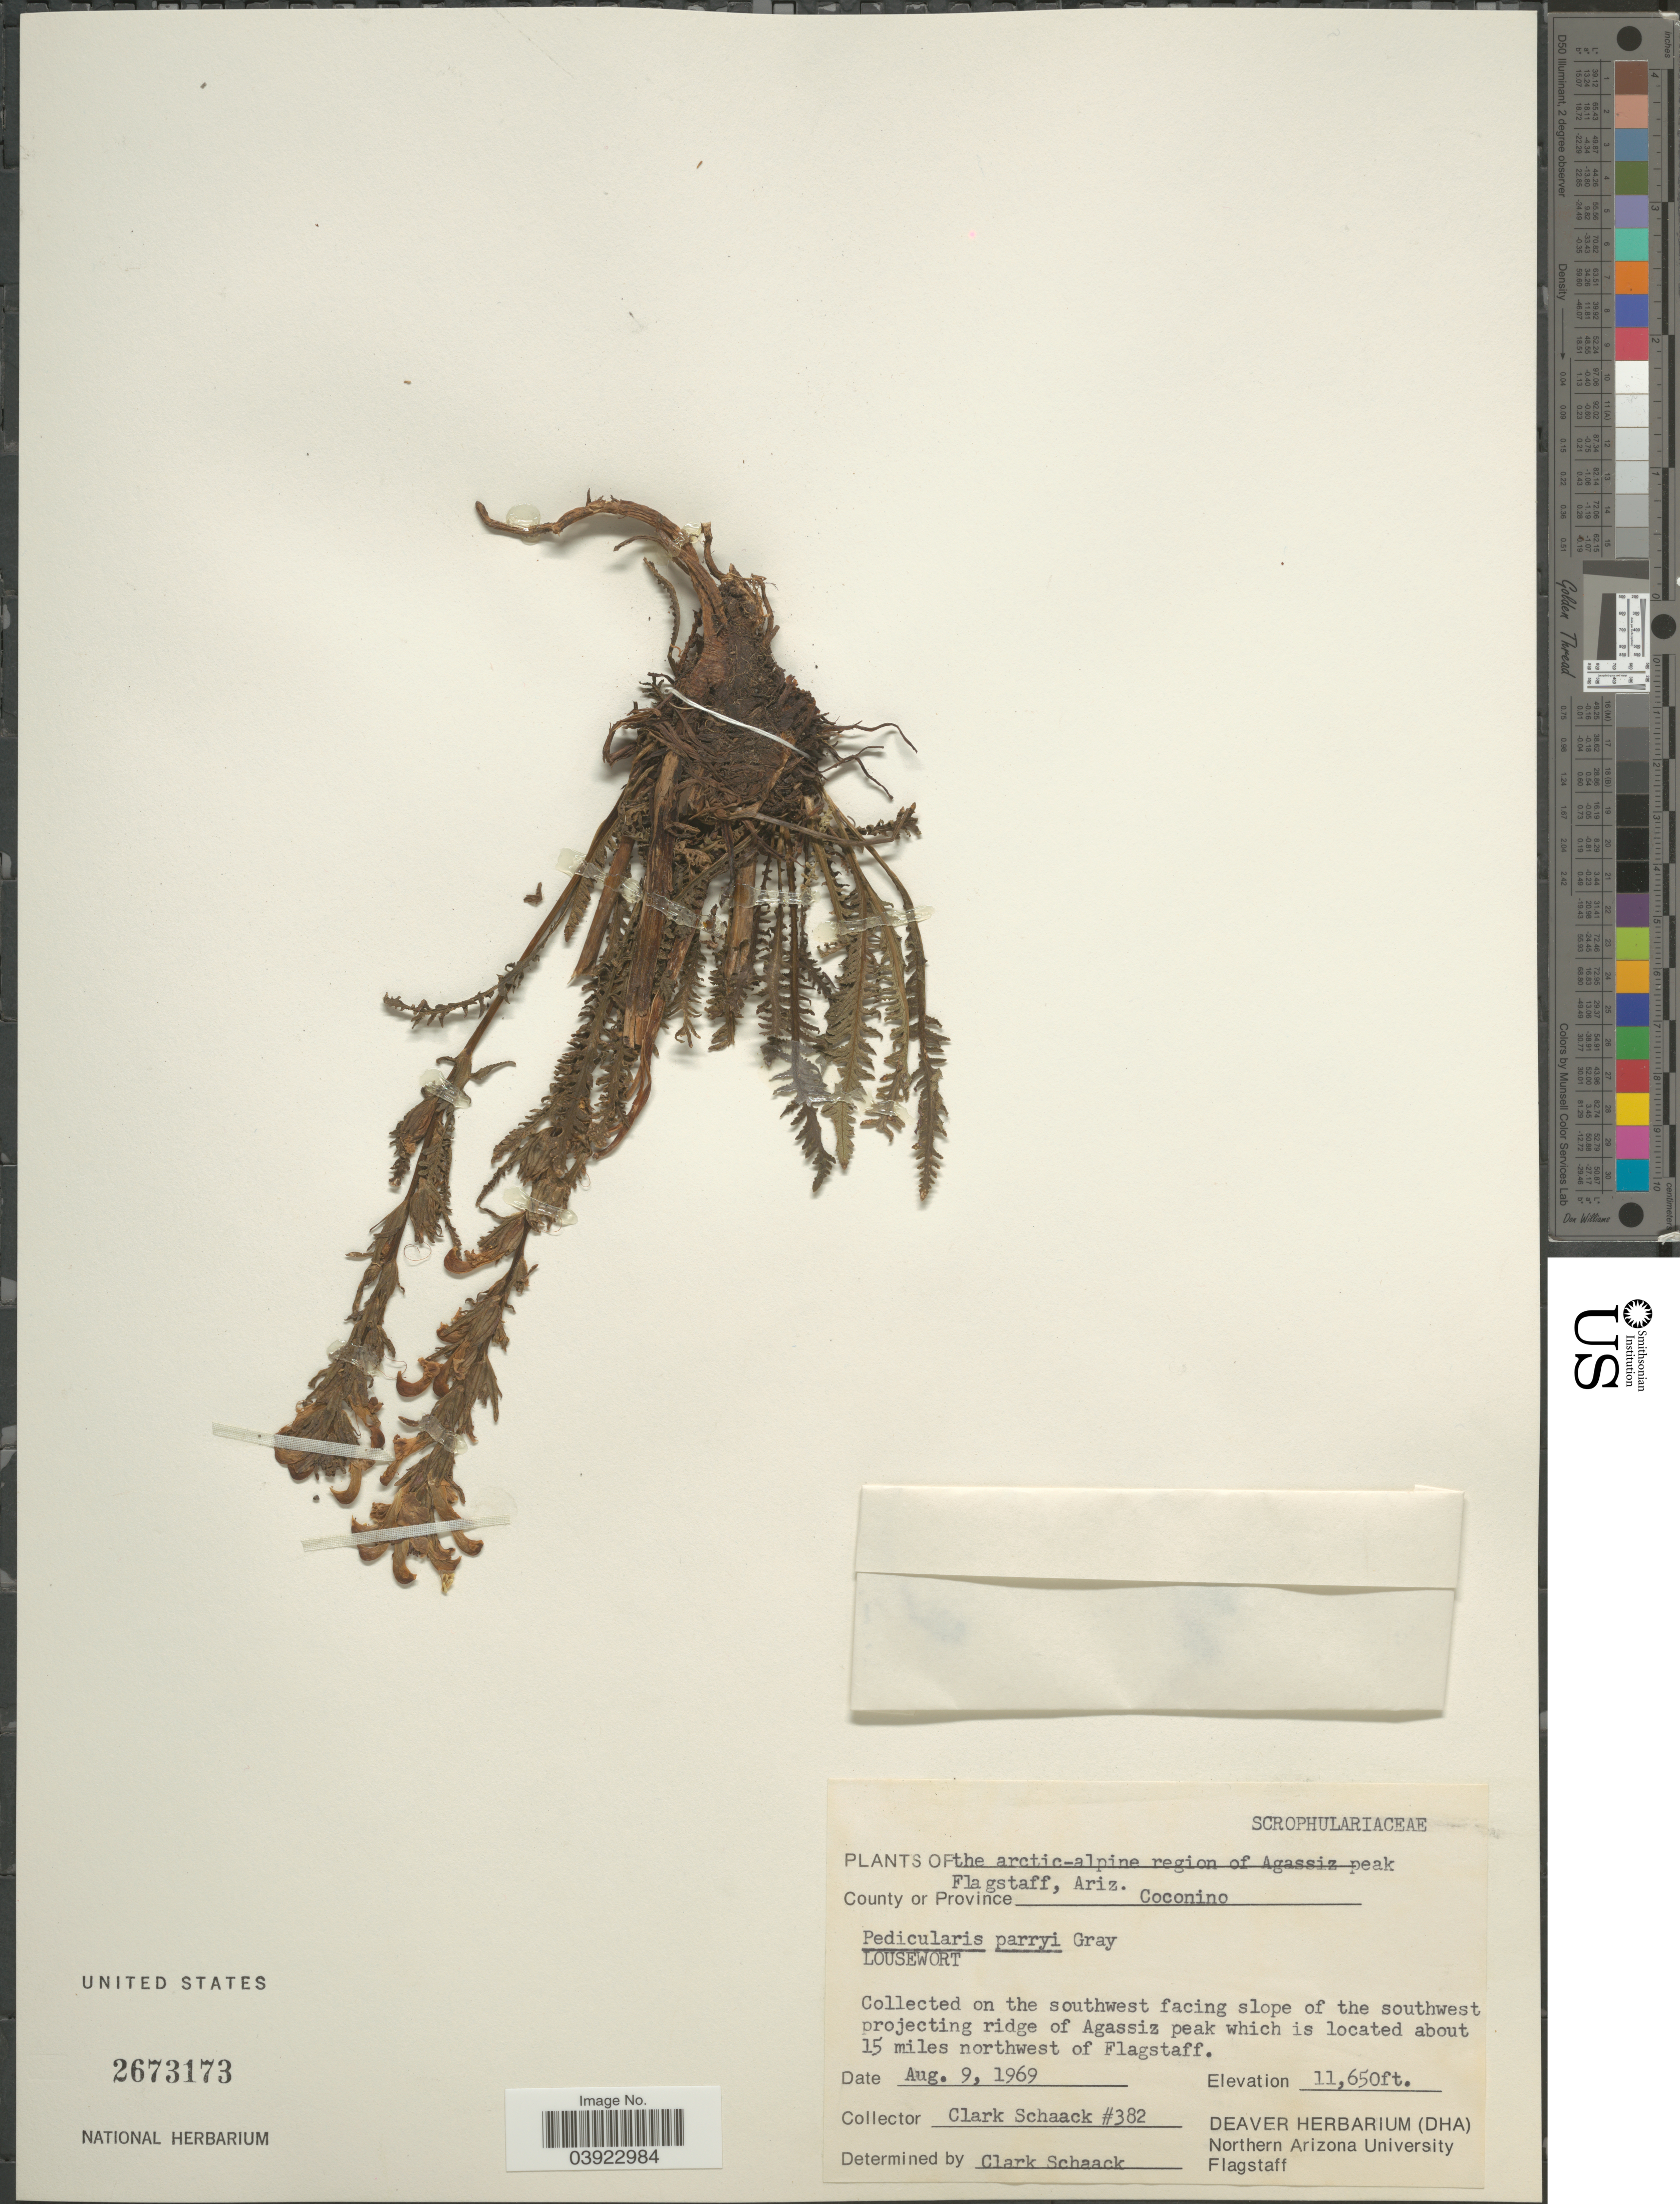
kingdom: Plantae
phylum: Tracheophyta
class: Magnoliopsida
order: Lamiales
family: Orobanchaceae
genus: Pedicularis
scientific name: Pedicularis parryi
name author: A. Gray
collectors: C. G. Schaack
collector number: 382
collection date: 1969-08-09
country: United States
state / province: Arizona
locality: The arctic-alpine region of Agassiz peak. Flagstaff. County or Province Coconino. On the southwest facing slope of the southwest projecting ridge of Agassiz peak which is located about 15 miles northwest of Flagstaff.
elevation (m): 3551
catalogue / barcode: US 2673173